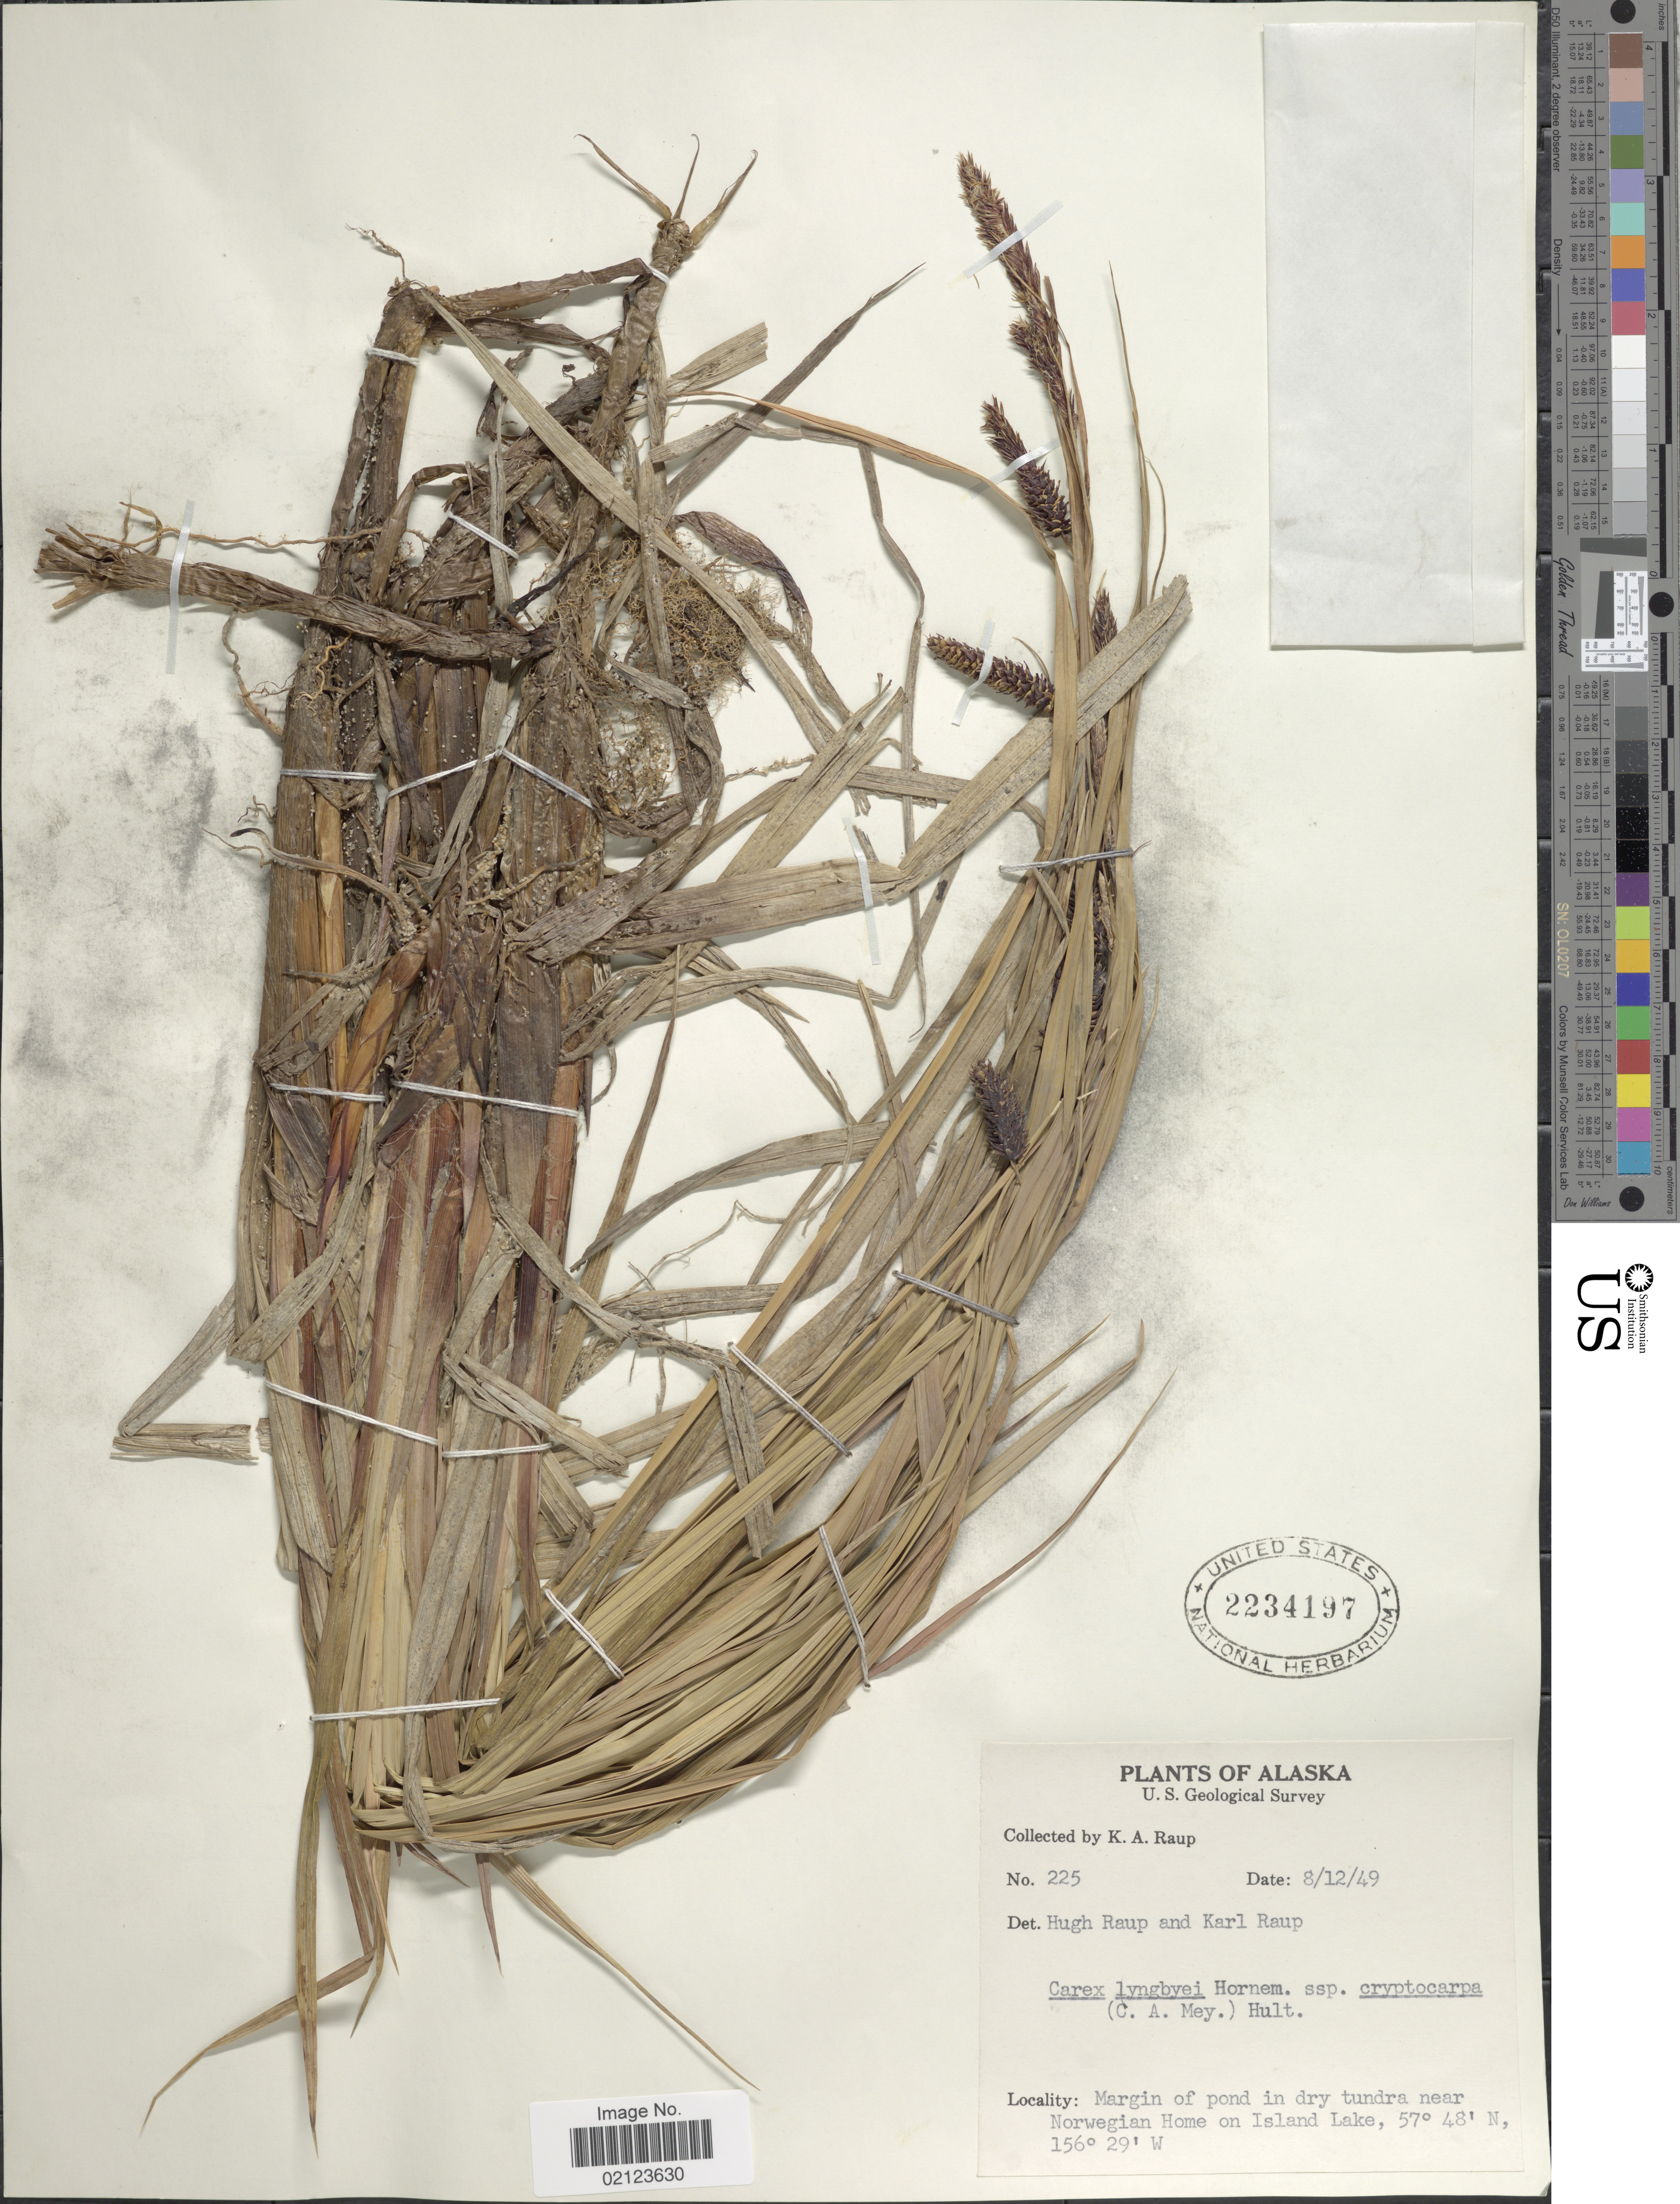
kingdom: Plantae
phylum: Tracheophyta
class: Liliopsida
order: Poales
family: Cyperaceae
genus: Carex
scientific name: Carex lyngbyei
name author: Hornem.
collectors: K. Raup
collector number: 225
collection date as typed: Transcribed d/m/y: 12/8/49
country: United States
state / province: Alaska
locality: Margin of pond in dry tundra near Norwegian Home on Island Lake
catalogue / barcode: US 2234197